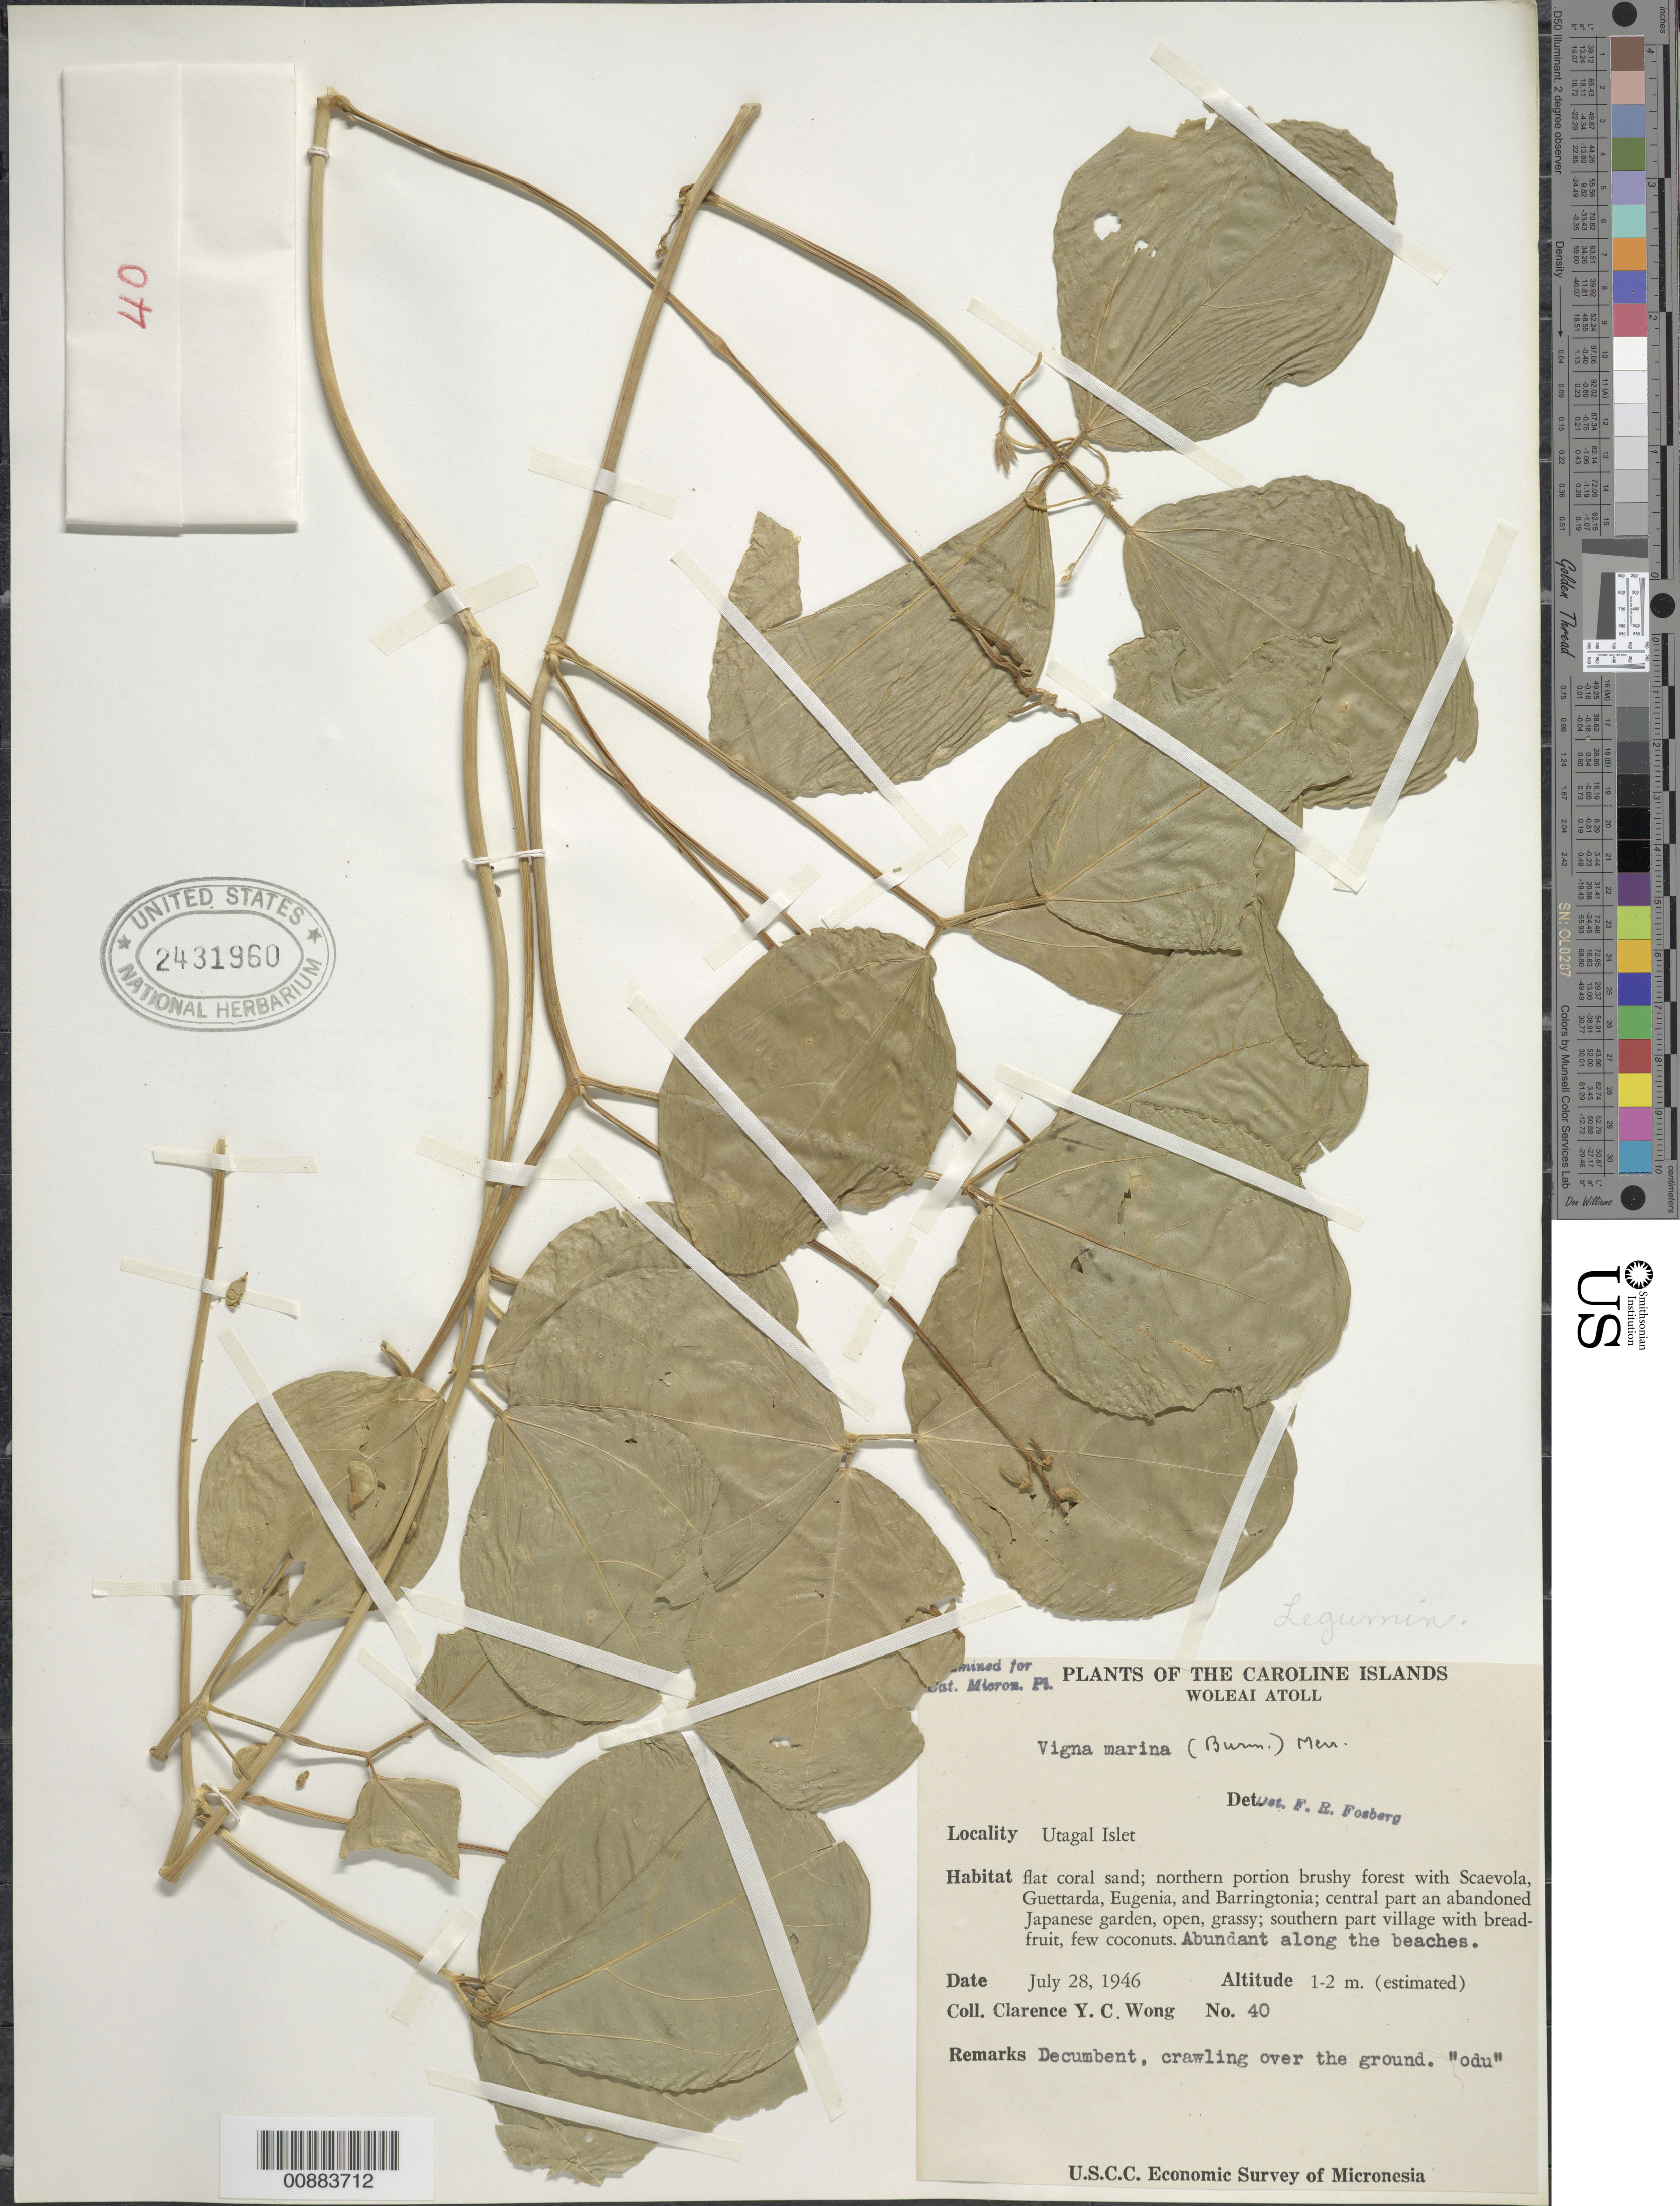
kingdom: Plantae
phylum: Tracheophyta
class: Magnoliopsida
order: Fabales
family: Fabaceae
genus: Vigna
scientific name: Vigna marina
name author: (Burm.) Merr.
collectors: C. Wong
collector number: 40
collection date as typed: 28 Jul 1946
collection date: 1946-07-28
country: Micronesia, Federated States of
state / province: Yap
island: Woleai Atoll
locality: Utagal Islet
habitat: Flat coral sand: northern portion brushy forest with Scaevola, Guettarda, Eugenia, and Barringtonia; (continued in Remarks)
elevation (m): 1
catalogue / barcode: US 2431960